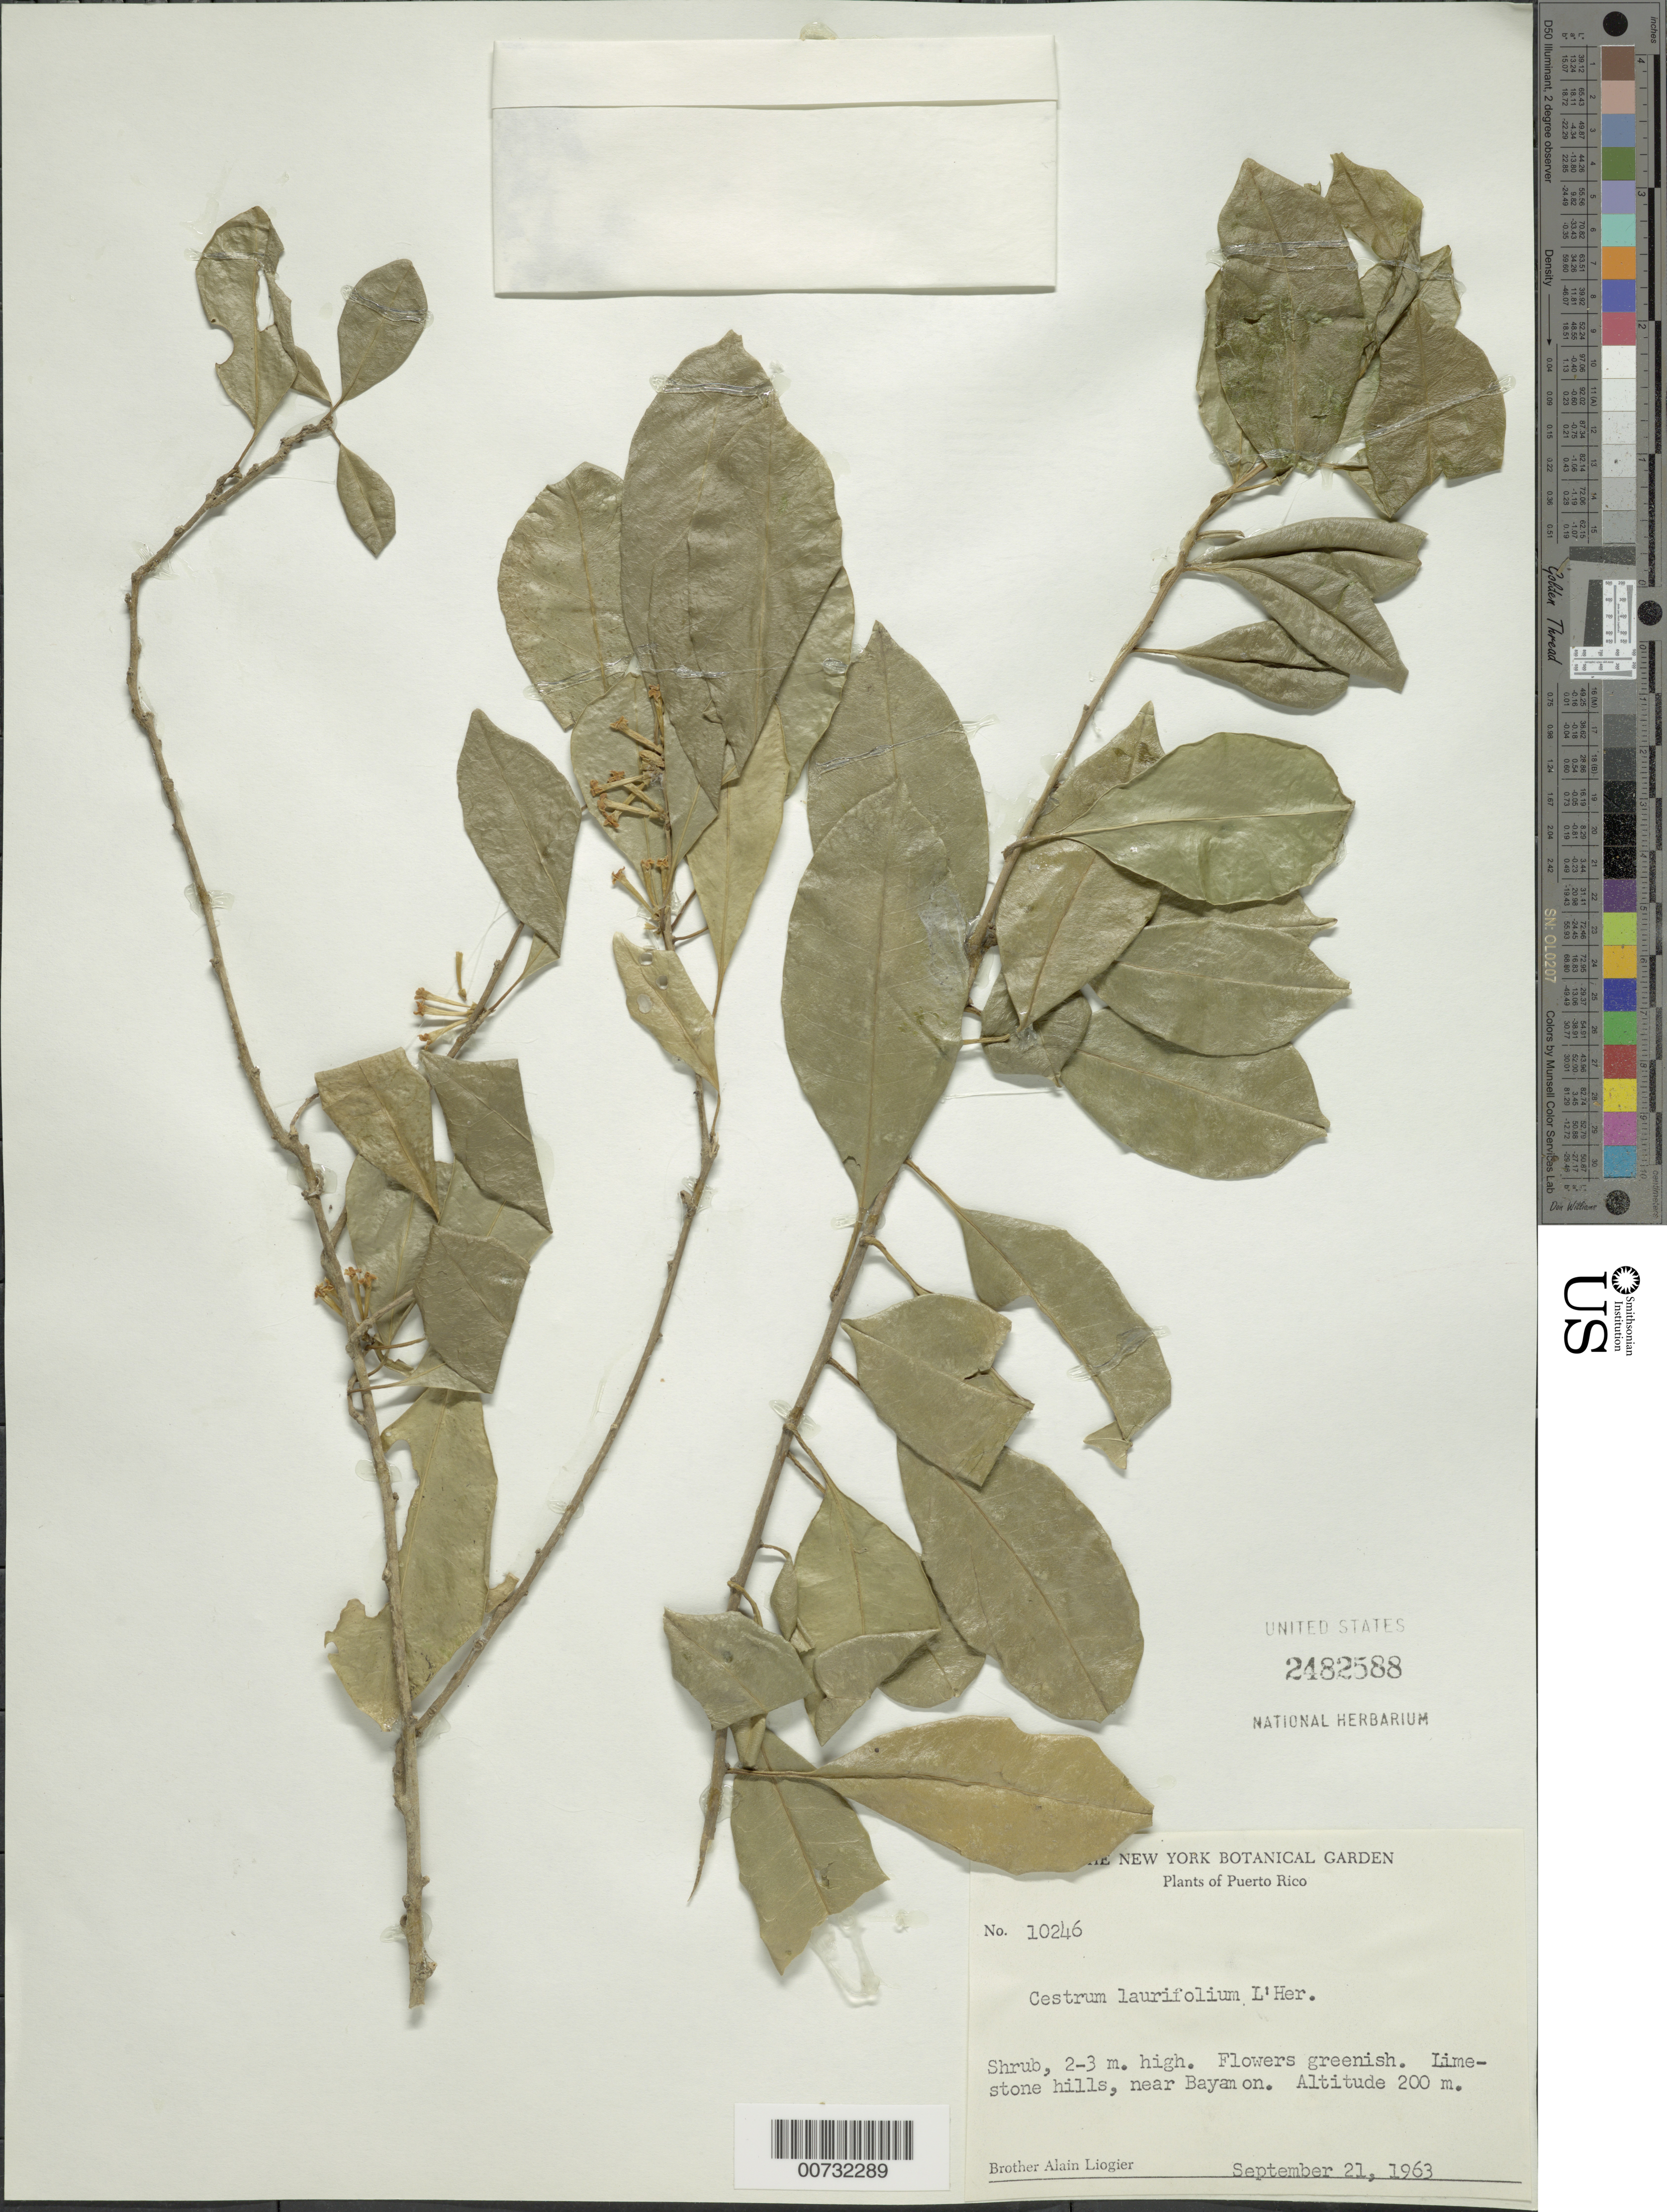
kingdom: Plantae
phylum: Tracheophyta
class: Magnoliopsida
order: Solanales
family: Solanaceae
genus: Cestrum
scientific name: Cestrum laurifolium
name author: L'Hér.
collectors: A. H. Liogier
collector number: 10246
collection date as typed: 21 Sep 1963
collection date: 1963-09-21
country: Puerto Rico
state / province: Bayamón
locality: Bayamon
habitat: Limestone hills, near Bayamon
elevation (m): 200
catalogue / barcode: US 2482588